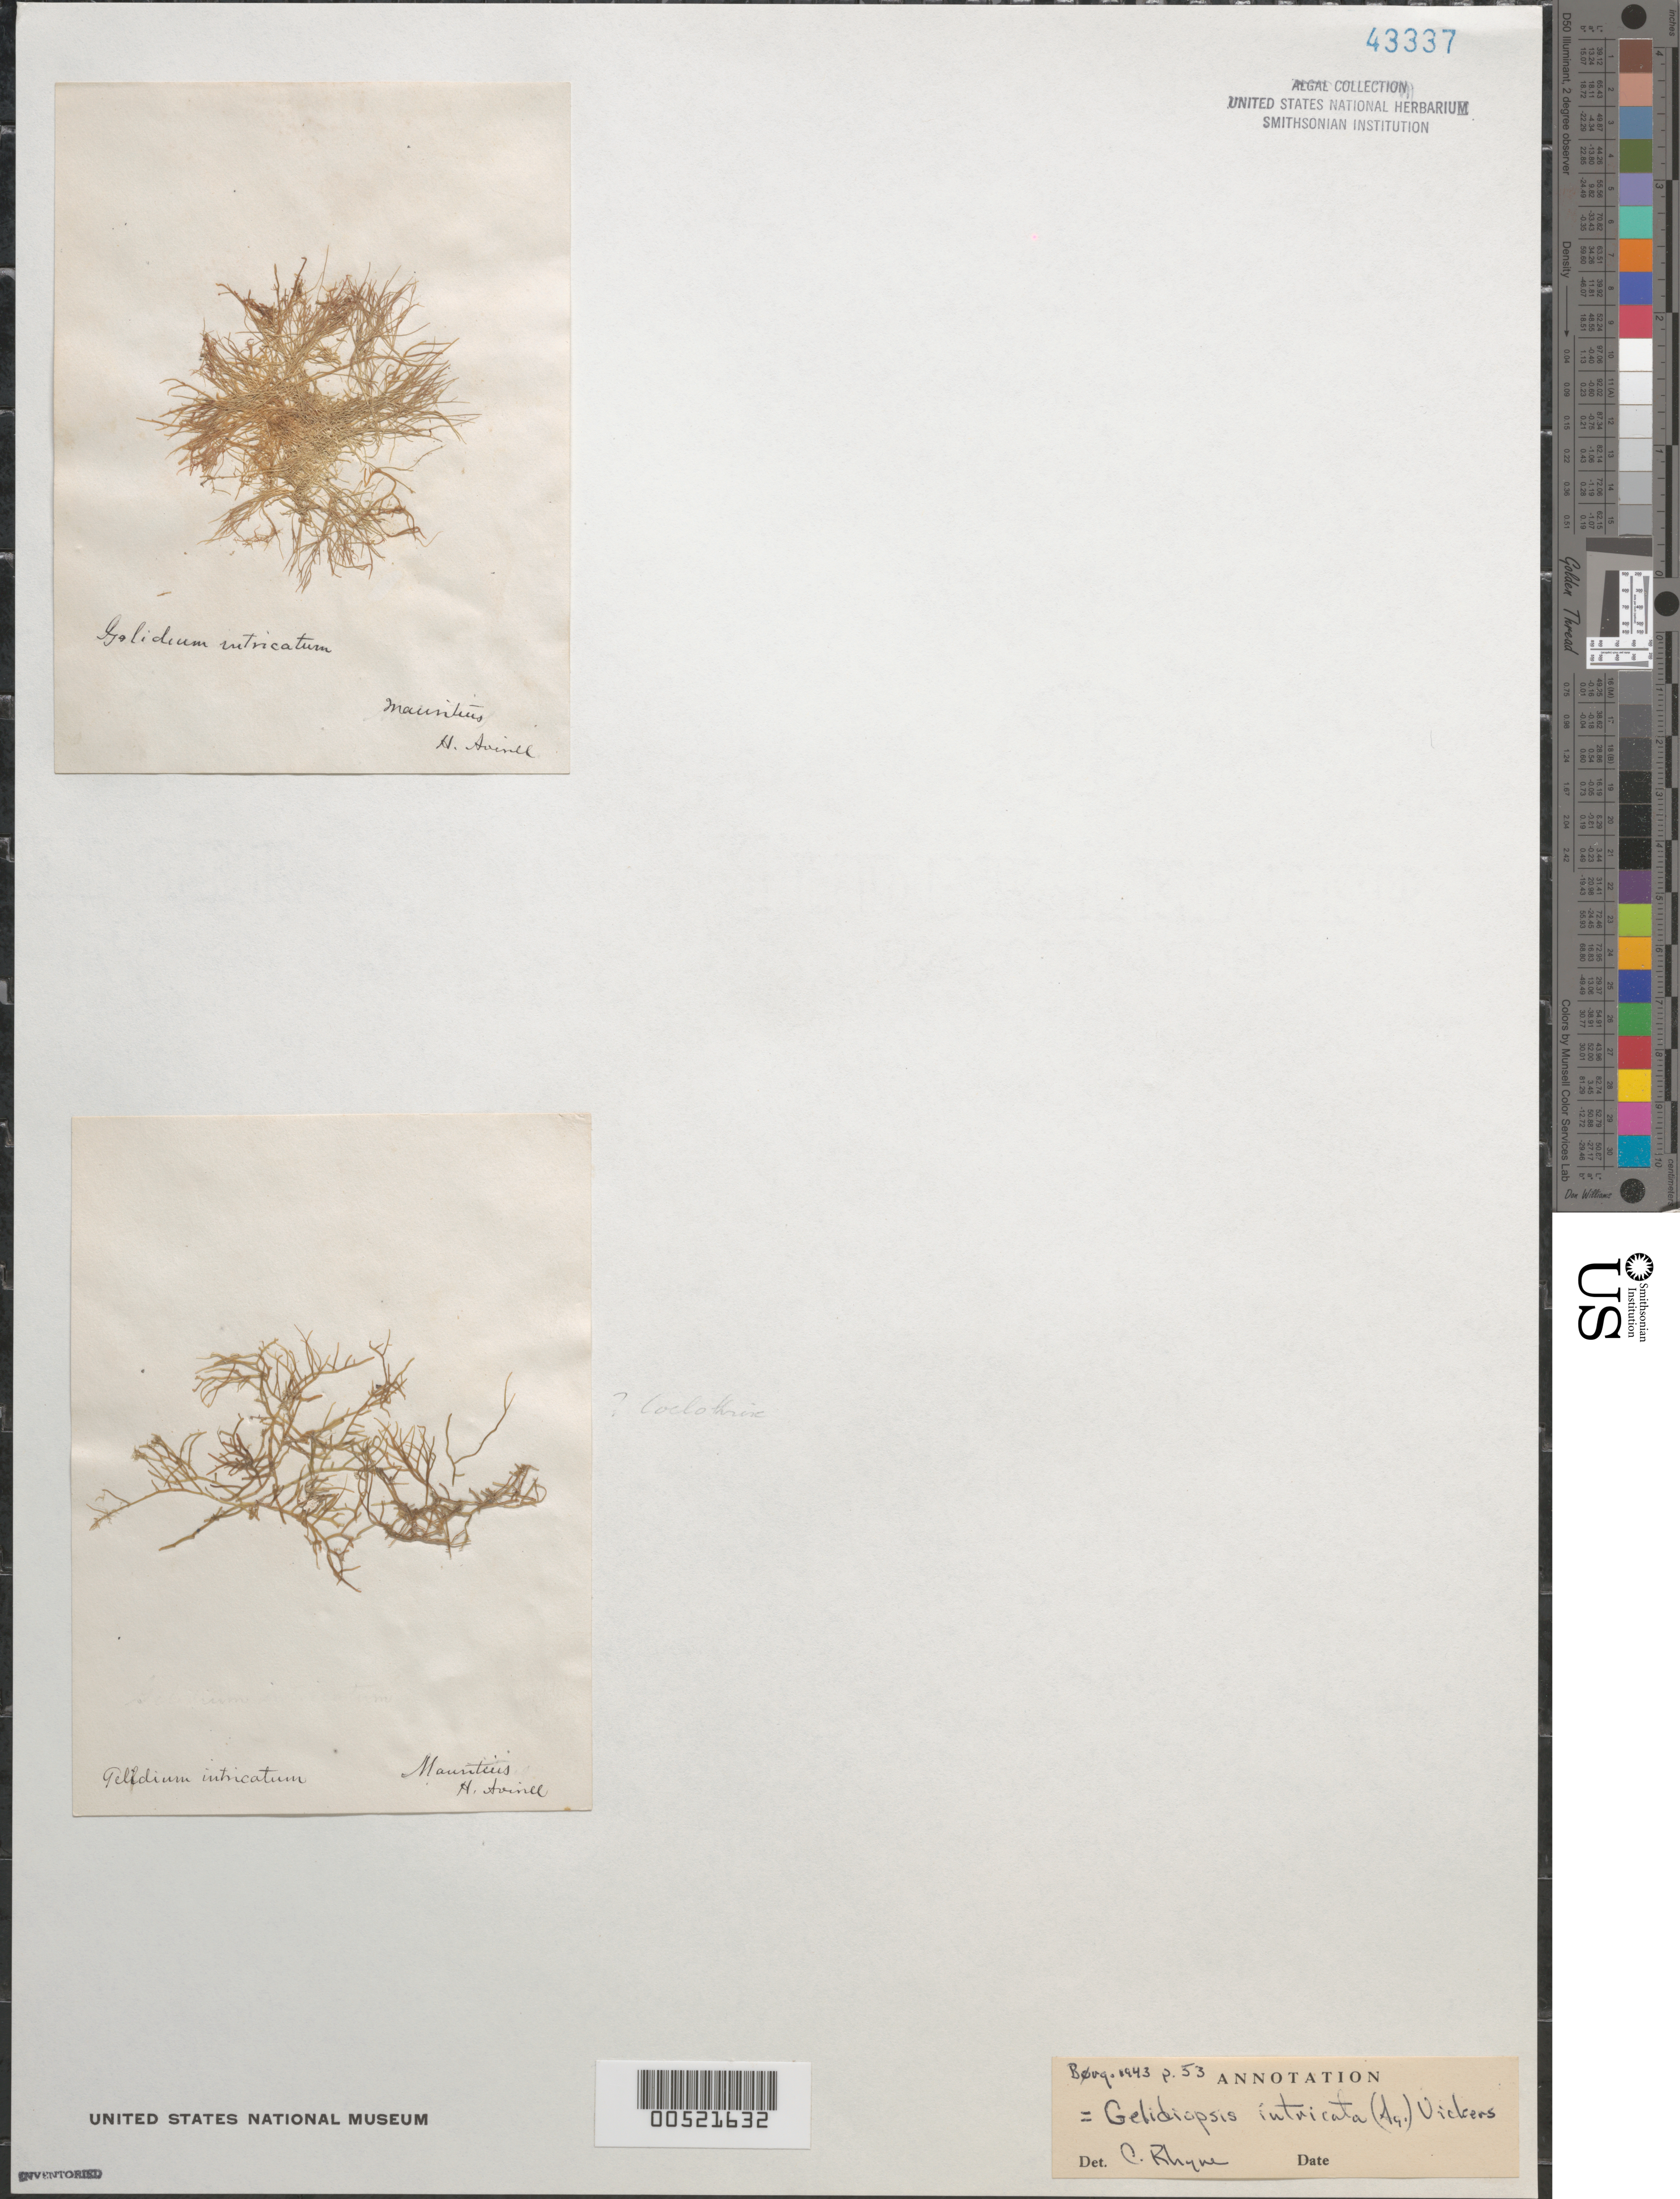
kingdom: Plantae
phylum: Rhodophyta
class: Florideophyceae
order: Rhodymeniales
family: Lomentariaceae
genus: Ceratodictyon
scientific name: Ceratodictyon intricatum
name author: (C. Agardh) R.E. Norris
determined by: Algae name updating Project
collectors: H. Averill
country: Mauritius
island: Mauritius Island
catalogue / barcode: US 43337